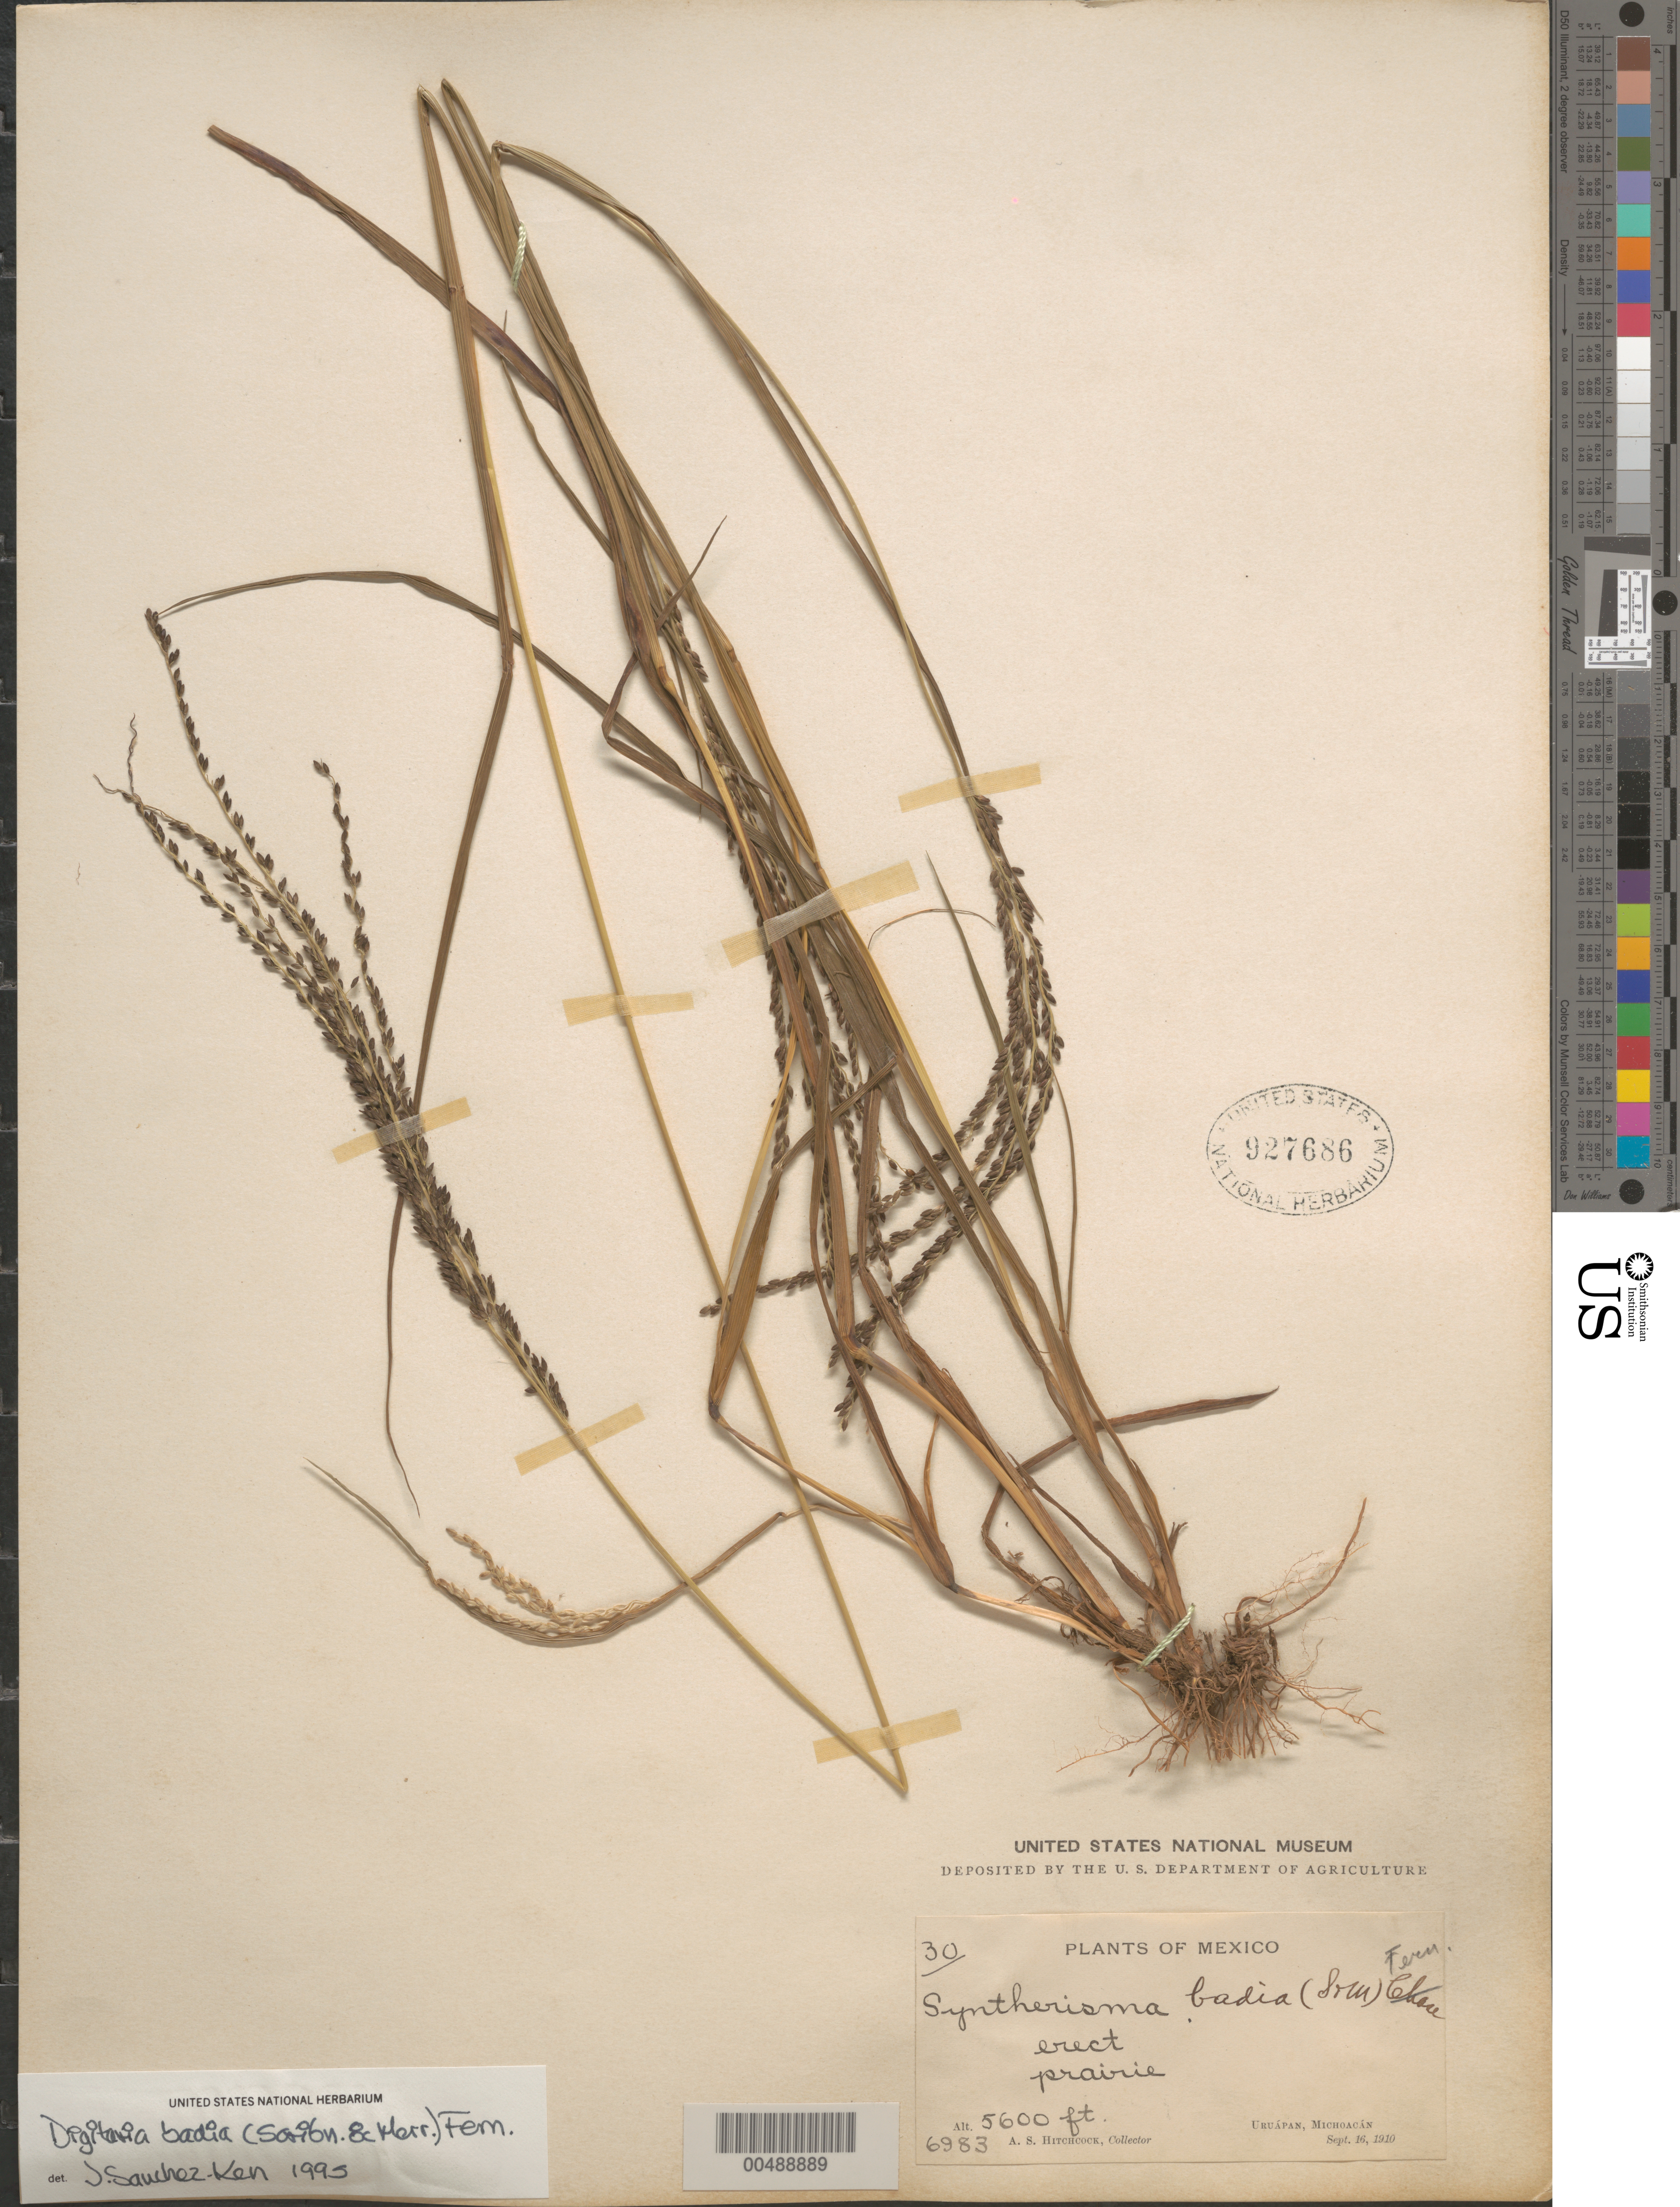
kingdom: Plantae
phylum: Tracheophyta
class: Liliopsida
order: Poales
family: Poaceae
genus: Digitaria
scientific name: Digitaria badia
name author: (Scribn. & Merr.) Fernald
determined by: Sánchez-Ken, J. G.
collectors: A. S. Hitchcock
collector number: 6983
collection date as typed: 16 Sep 1910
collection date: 1910-09-16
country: Mexico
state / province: Michoacán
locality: Uruápan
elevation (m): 1707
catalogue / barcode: US 927686